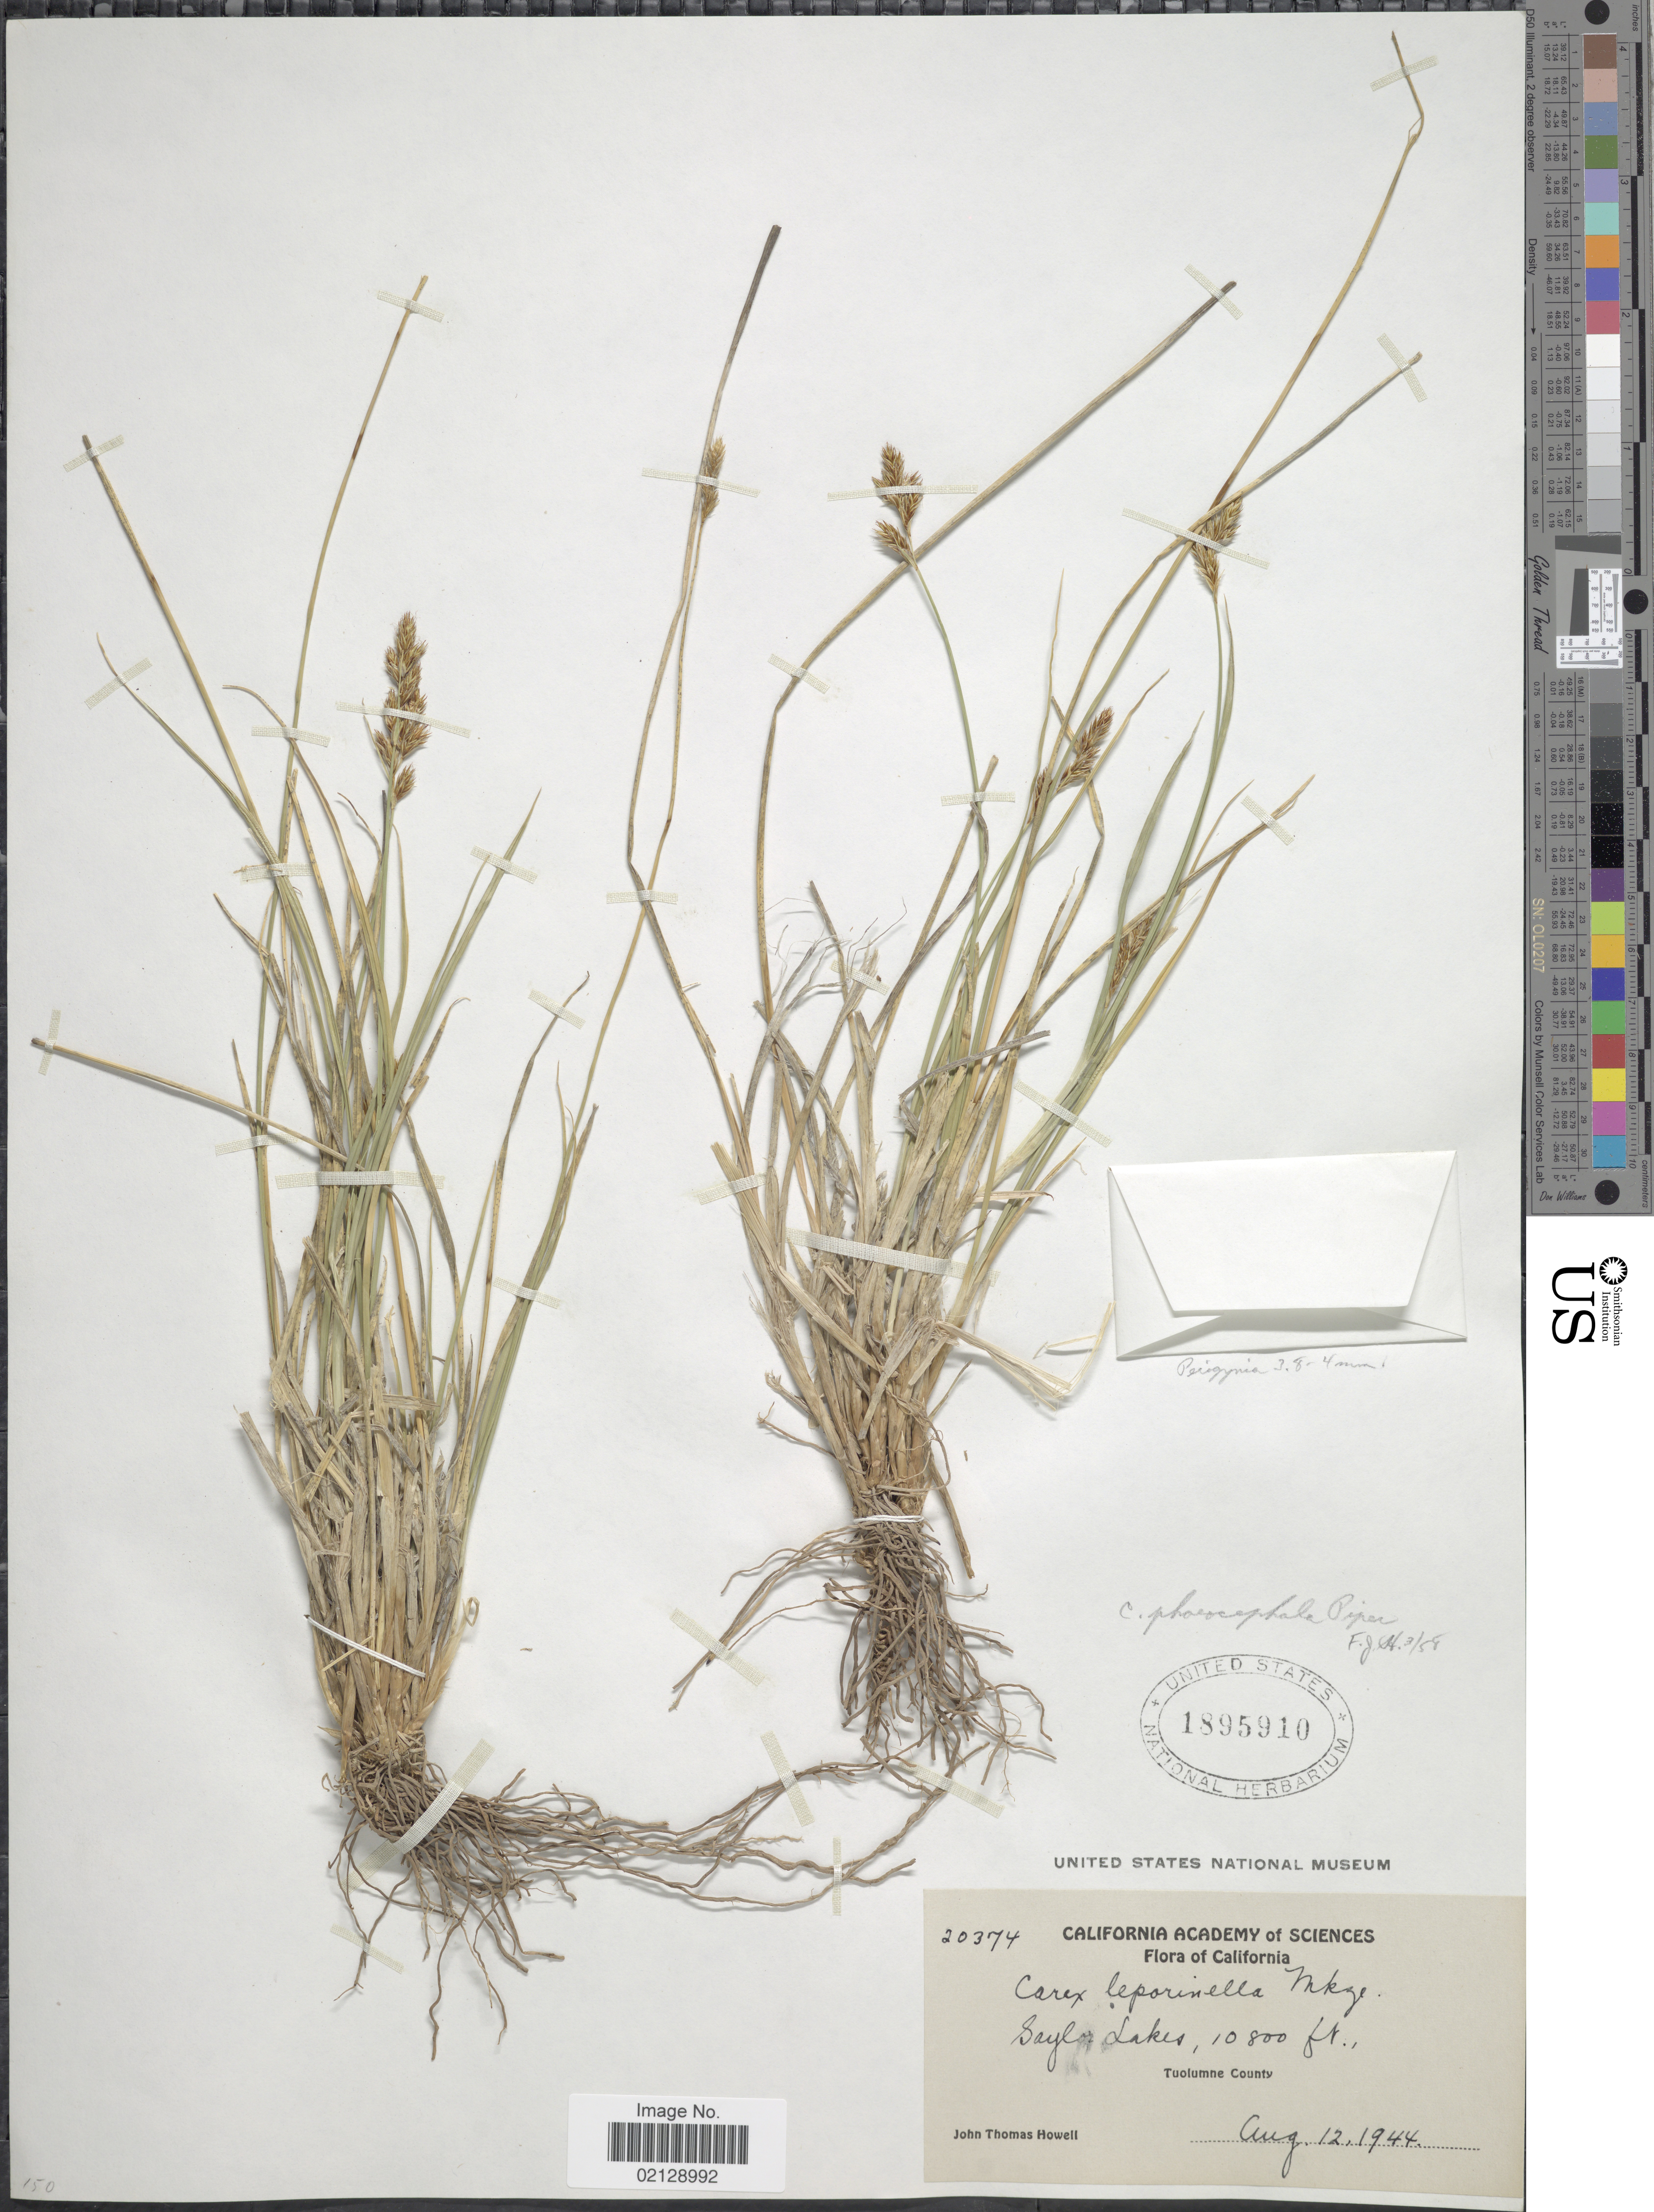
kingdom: Plantae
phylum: Tracheophyta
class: Liliopsida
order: Poales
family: Cyperaceae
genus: Carex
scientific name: Carex phaeocephala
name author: Piper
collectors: J. T. Howell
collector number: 20374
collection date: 1944-08-12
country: United States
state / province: California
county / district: Tuolumne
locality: Taylor Lakes, Tuolumne County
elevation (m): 3292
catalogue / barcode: US 1895910